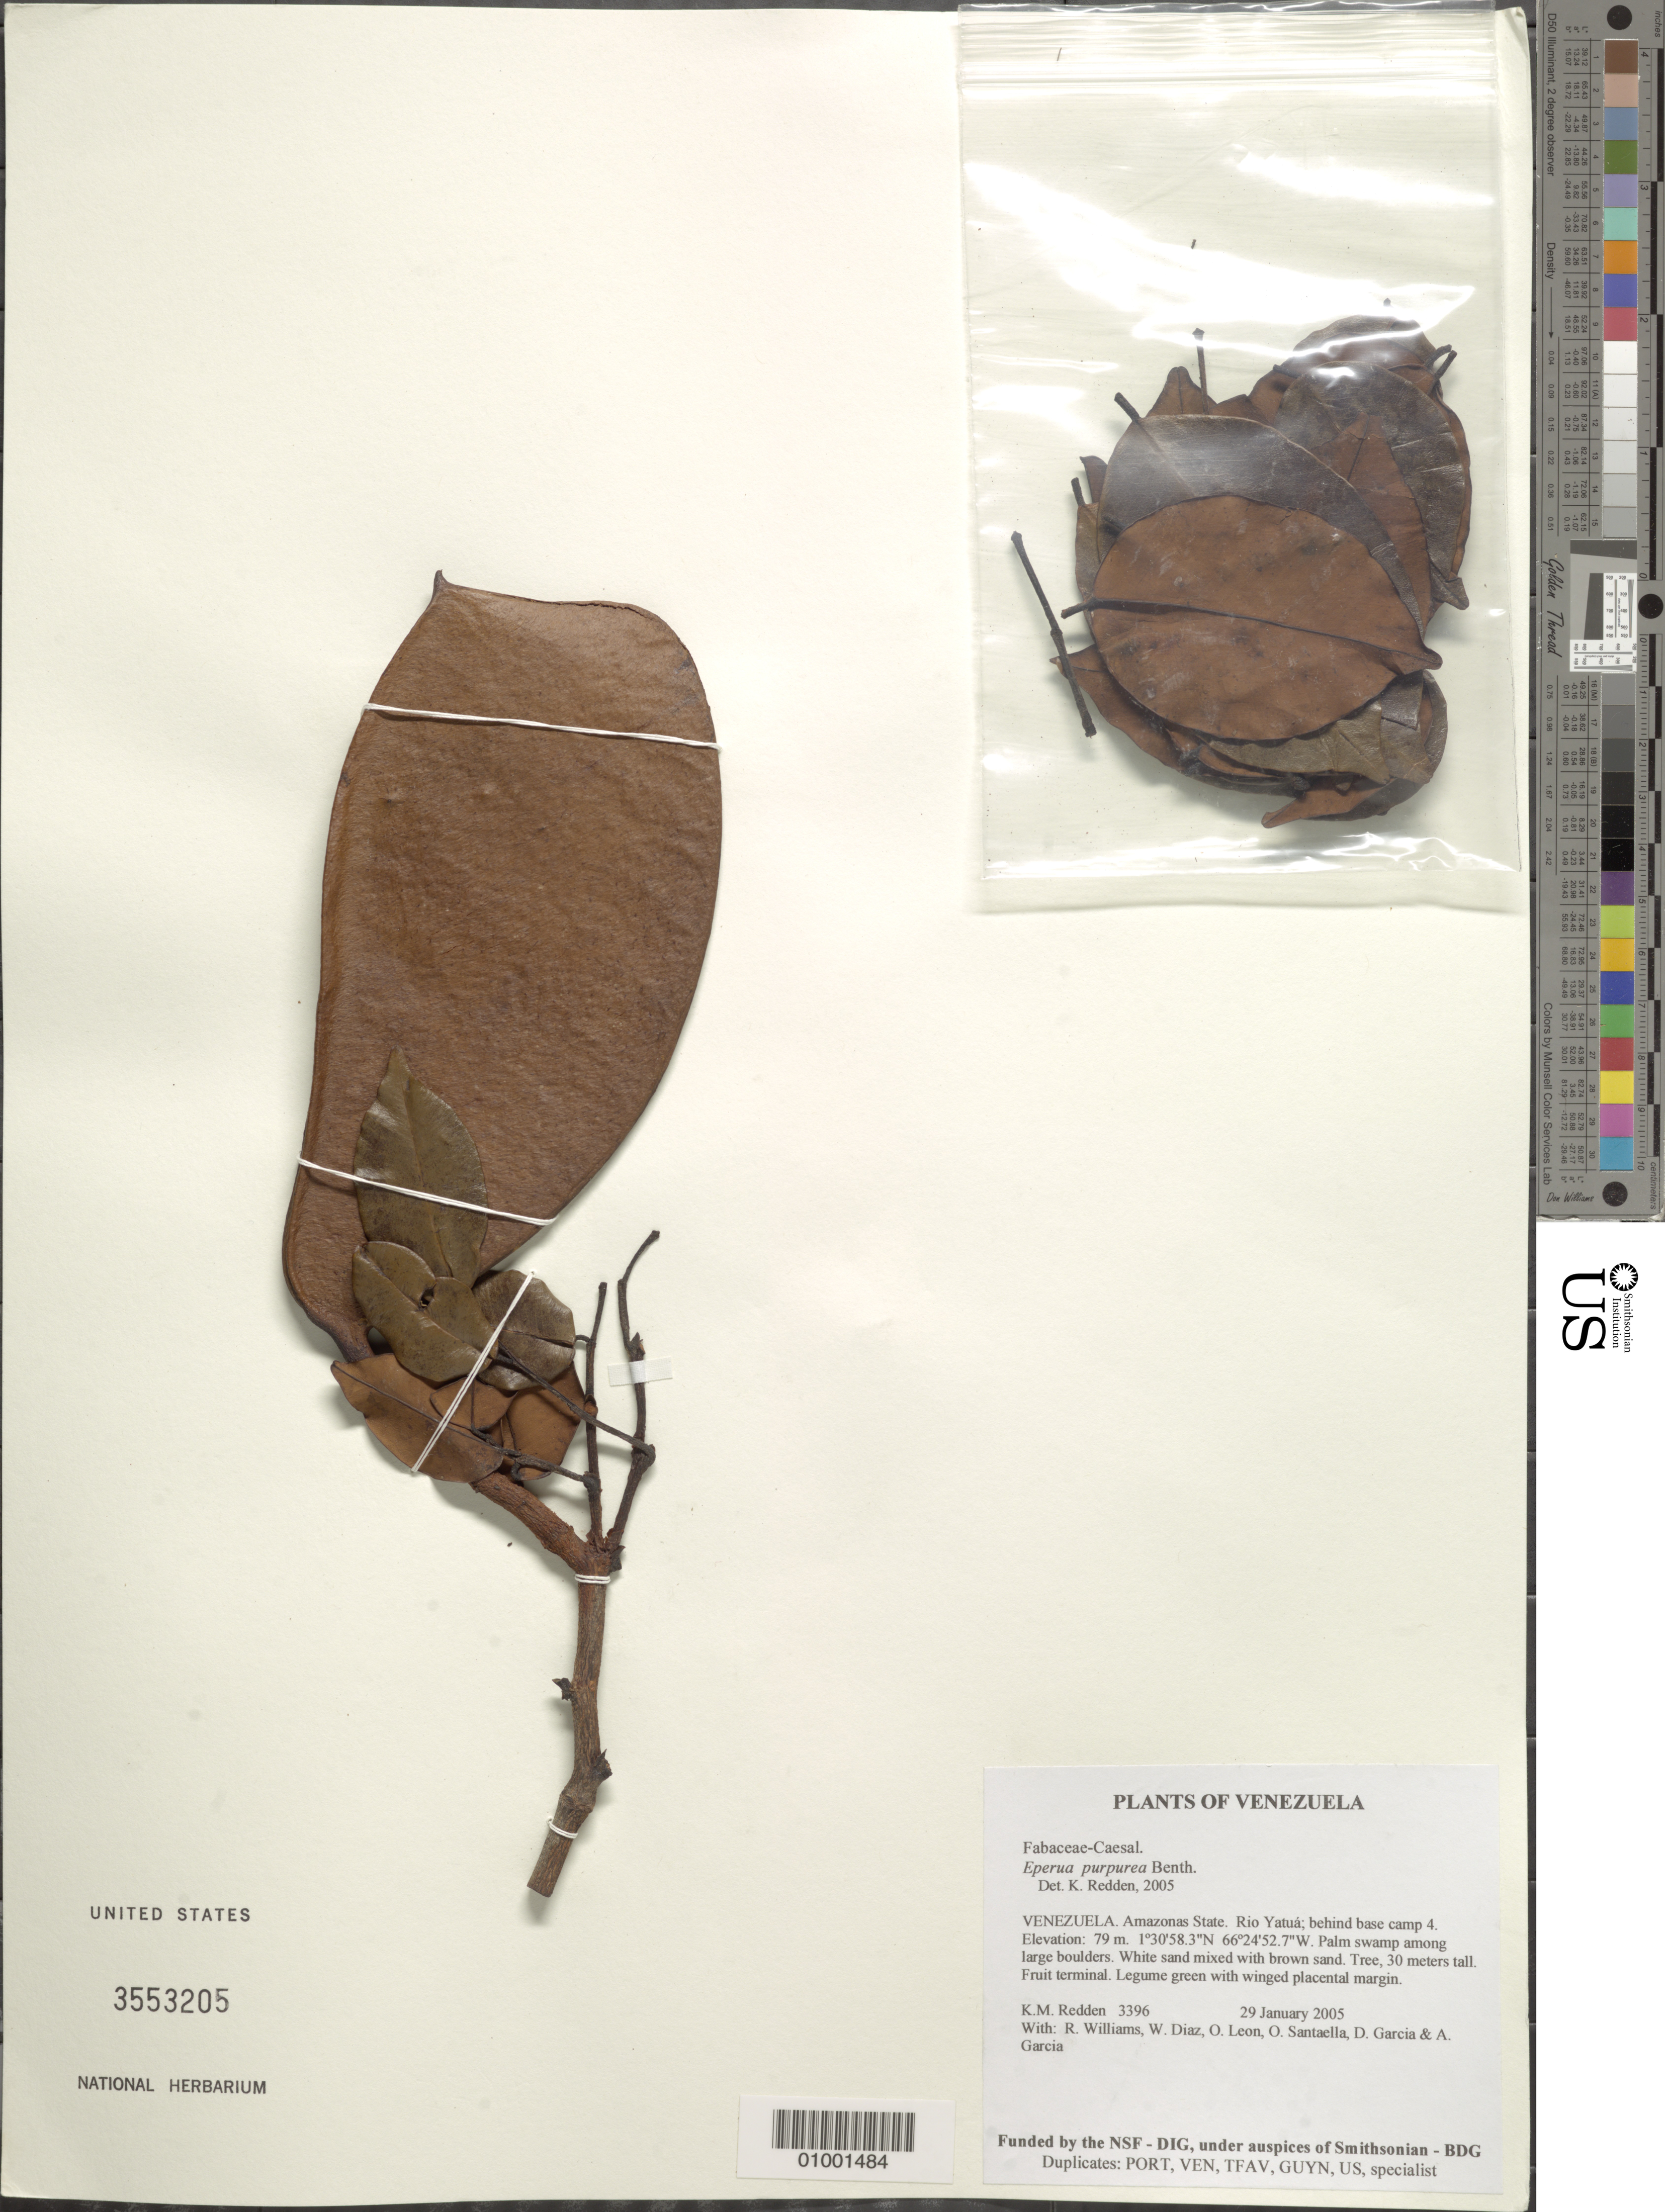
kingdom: Plantae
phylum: Tracheophyta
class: Magnoliopsida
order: Fabales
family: Fabaceae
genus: Eperua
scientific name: Eperua purpurea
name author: Benth.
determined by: Redden, K. M.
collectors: K. M. Redden, R. Williams, W. Díaz P., O. León, O. Santaella, D. Garcia & A. Garcia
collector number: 3396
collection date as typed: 29 January 2005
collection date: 2005-01-29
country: Venezuela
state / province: Amazonas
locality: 08 - Rio Yatuá; behind base camp 4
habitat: Palm swamp among large boulders. White sand mixed with brown sand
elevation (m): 79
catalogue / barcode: US 3553205